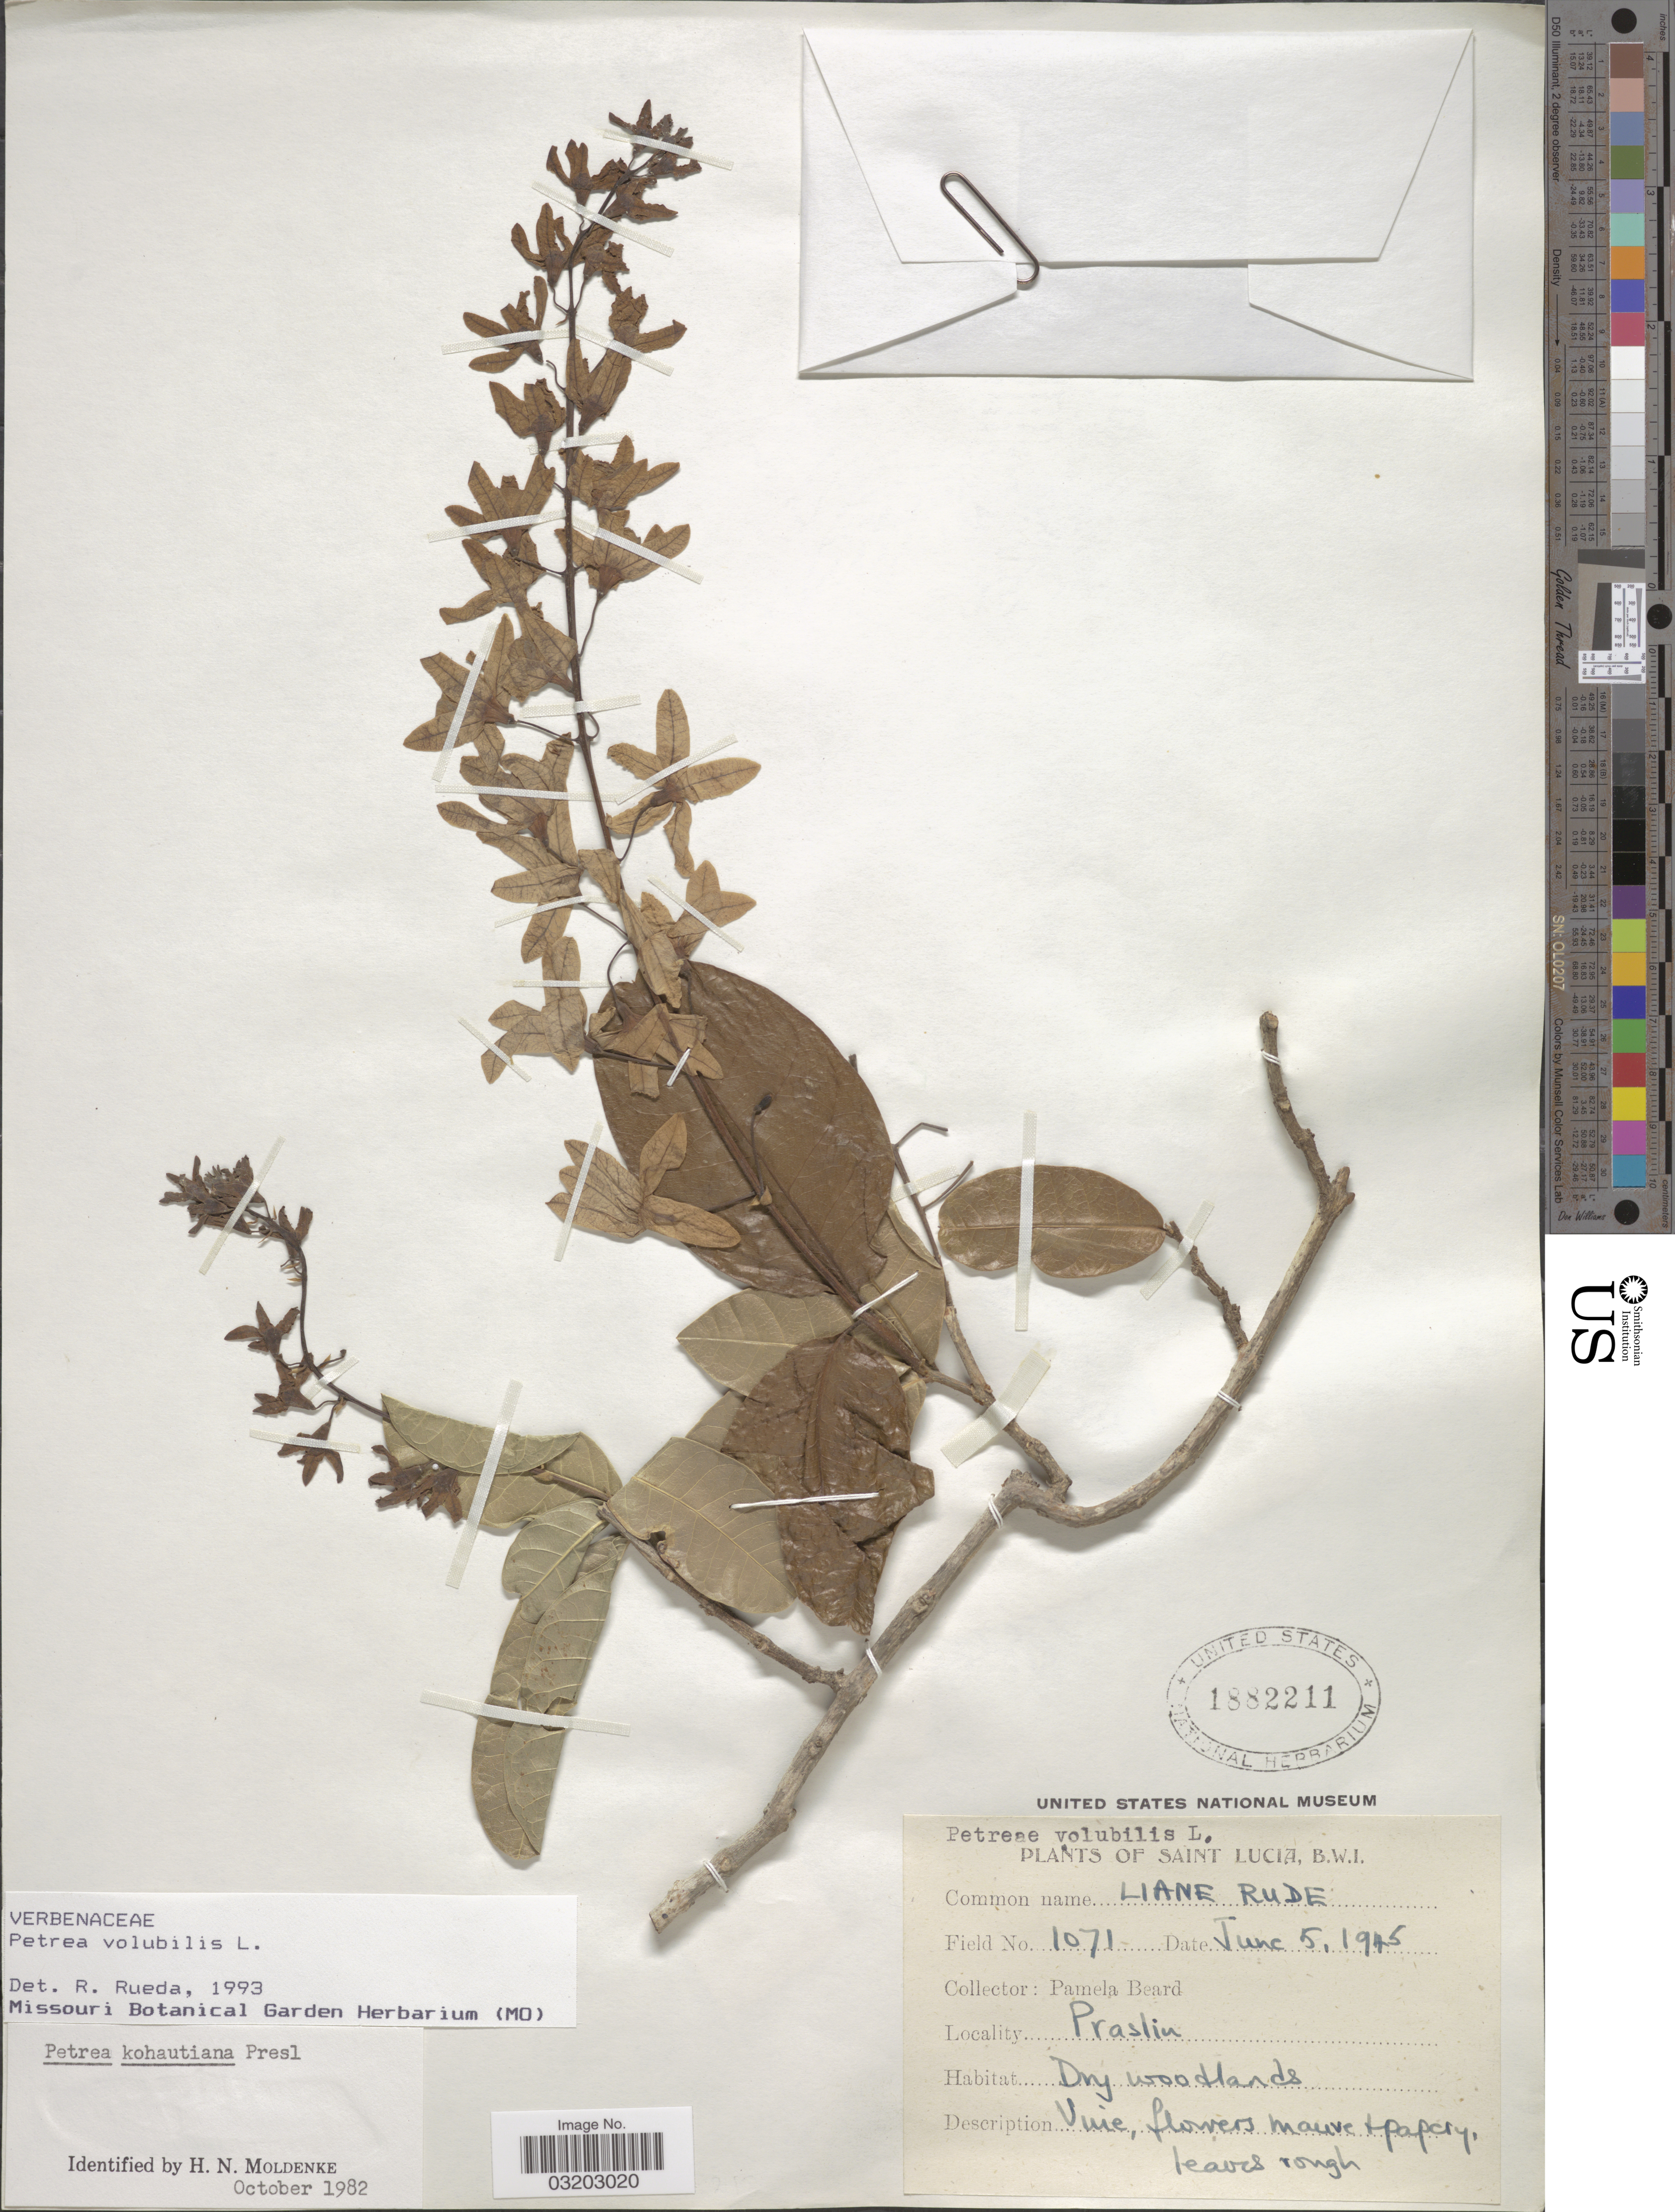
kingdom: Plantae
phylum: Tracheophyta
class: Magnoliopsida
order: Lamiales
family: Verbenaceae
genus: Petrea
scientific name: Petrea volubilis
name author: L.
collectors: P. Beard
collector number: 1071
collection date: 1945-06-05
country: St. Lucia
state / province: Praslin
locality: Saint Lucia, B.W.I., Praslin.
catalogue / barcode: US 1882211